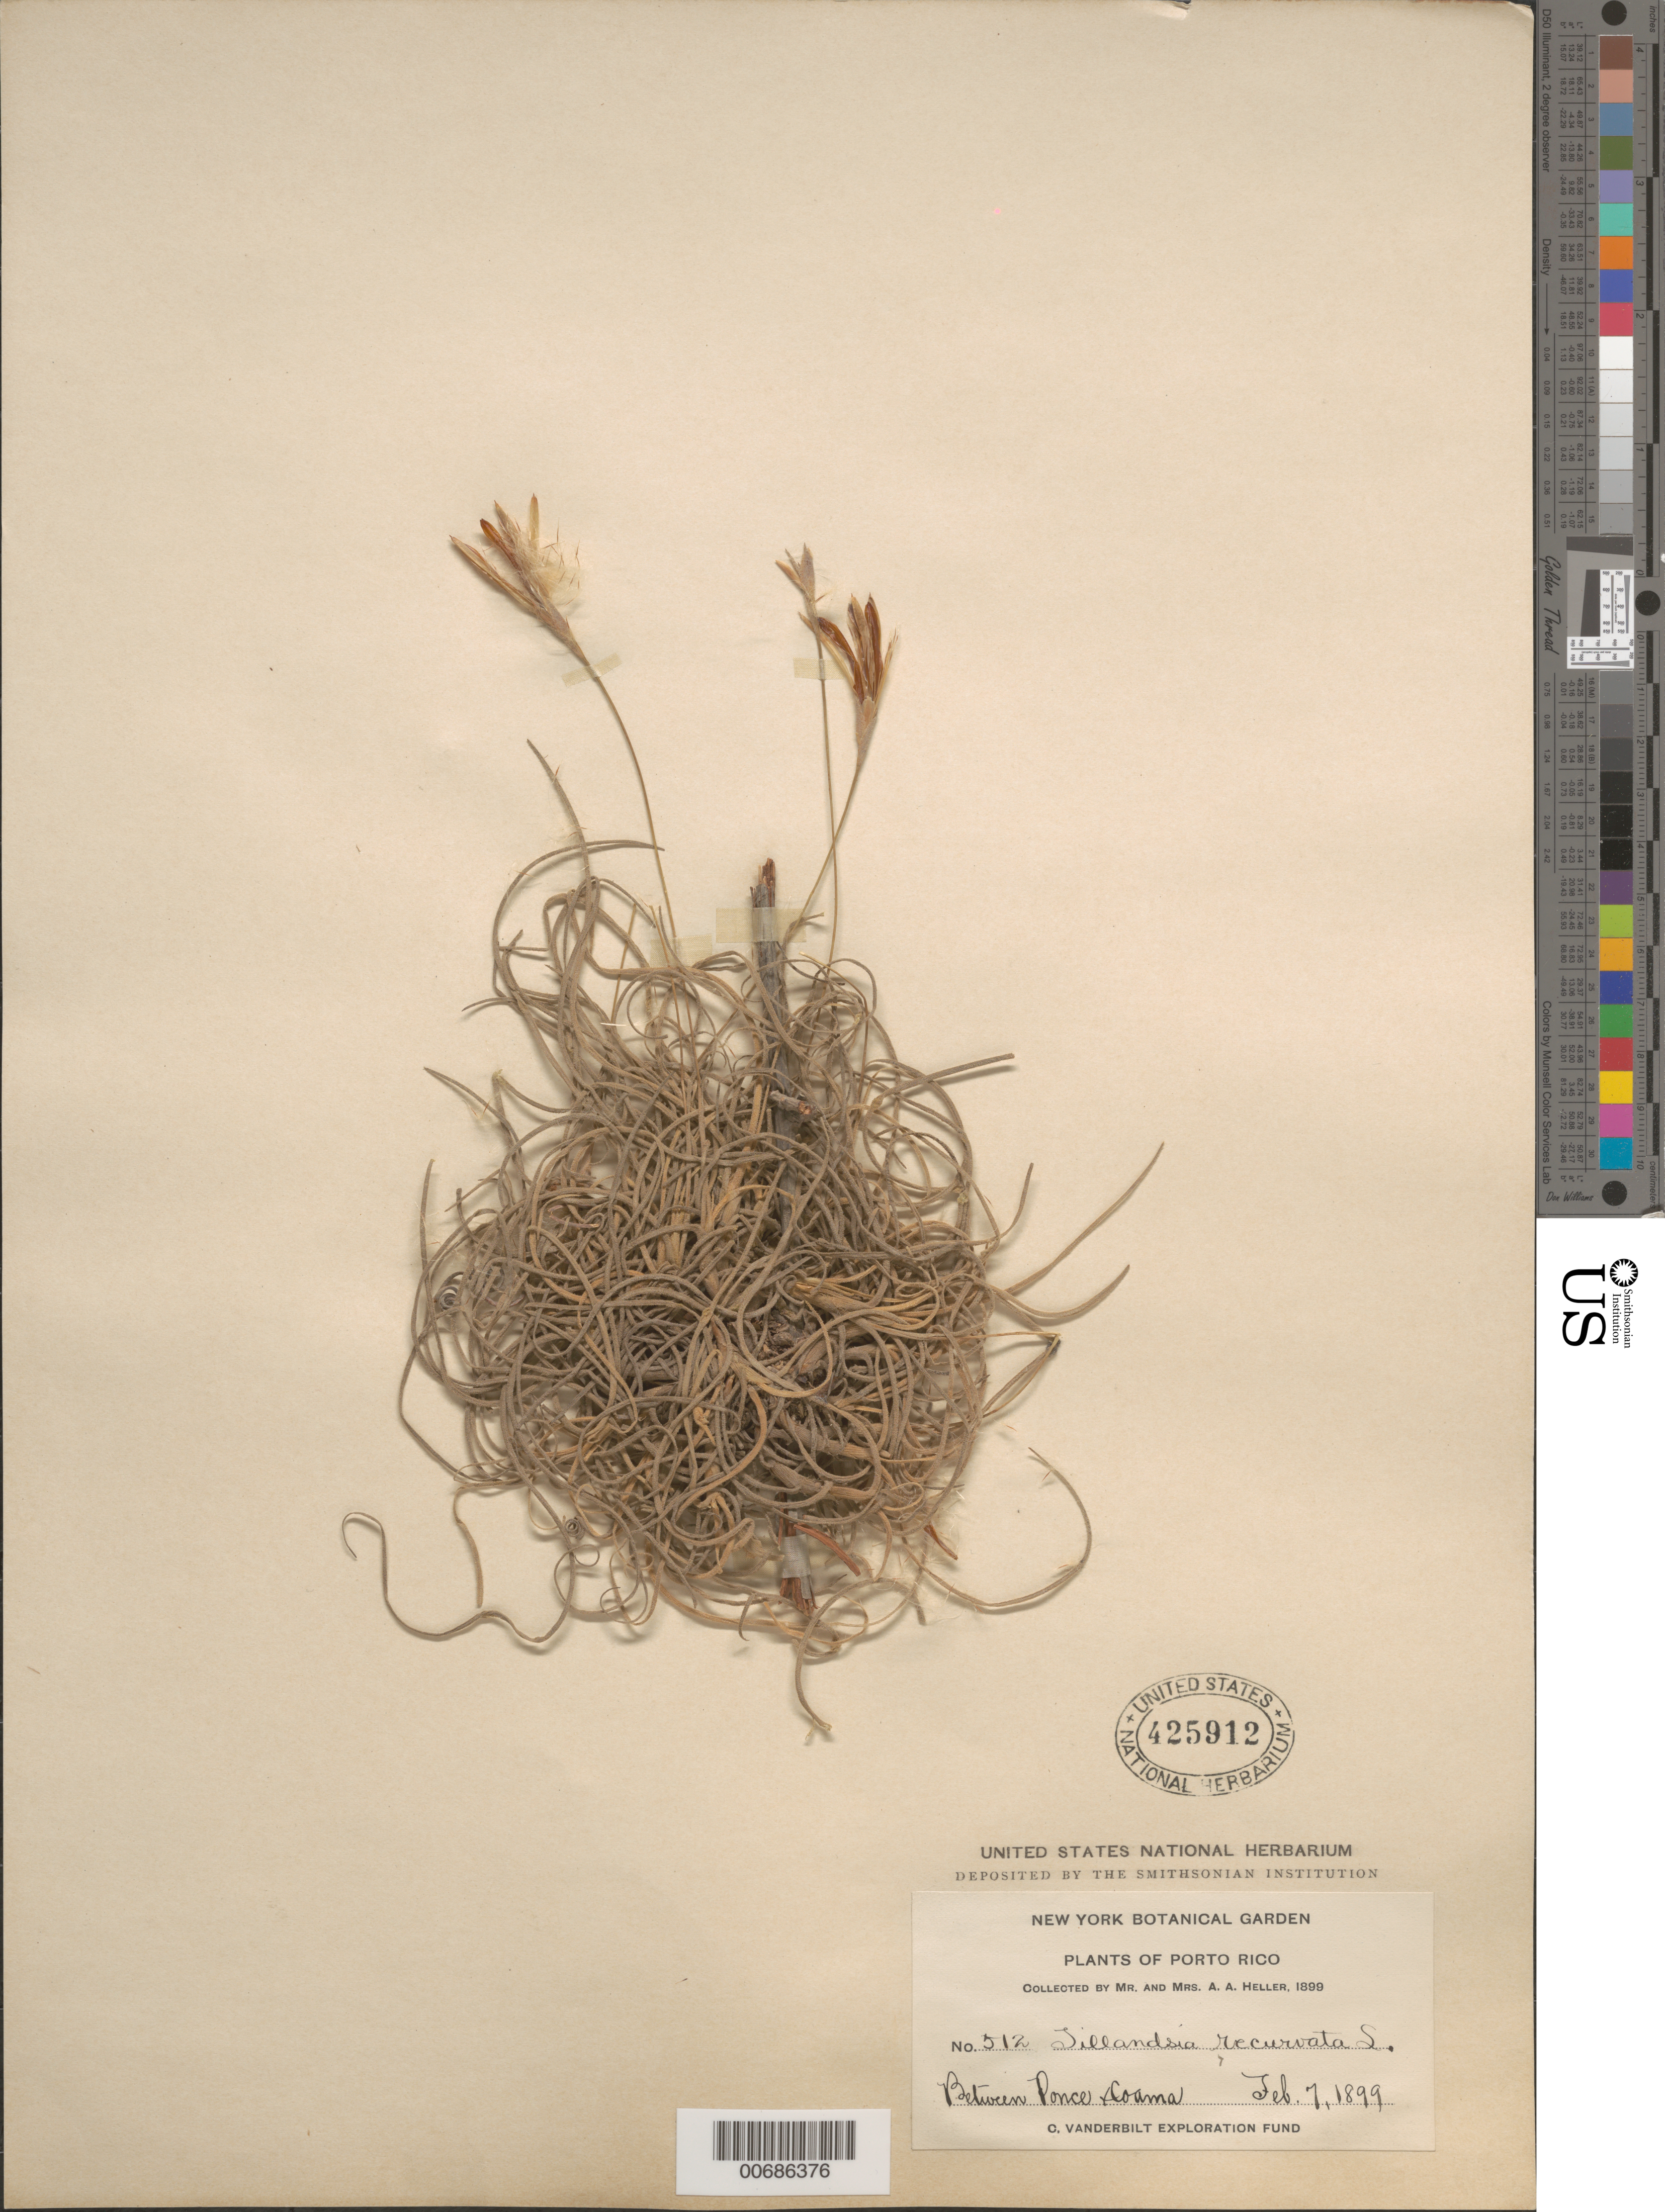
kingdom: Plantae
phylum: Tracheophyta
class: Liliopsida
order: Poales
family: Bromeliaceae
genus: Tillandsia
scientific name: Tillandsia recurvata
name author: L.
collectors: A. A. Heller & -- Heller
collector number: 512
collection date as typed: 07 Feb 1899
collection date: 1899-02-07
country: Puerto Rico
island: Greater Antilles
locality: Between Ponce & Coamo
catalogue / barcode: US 425912